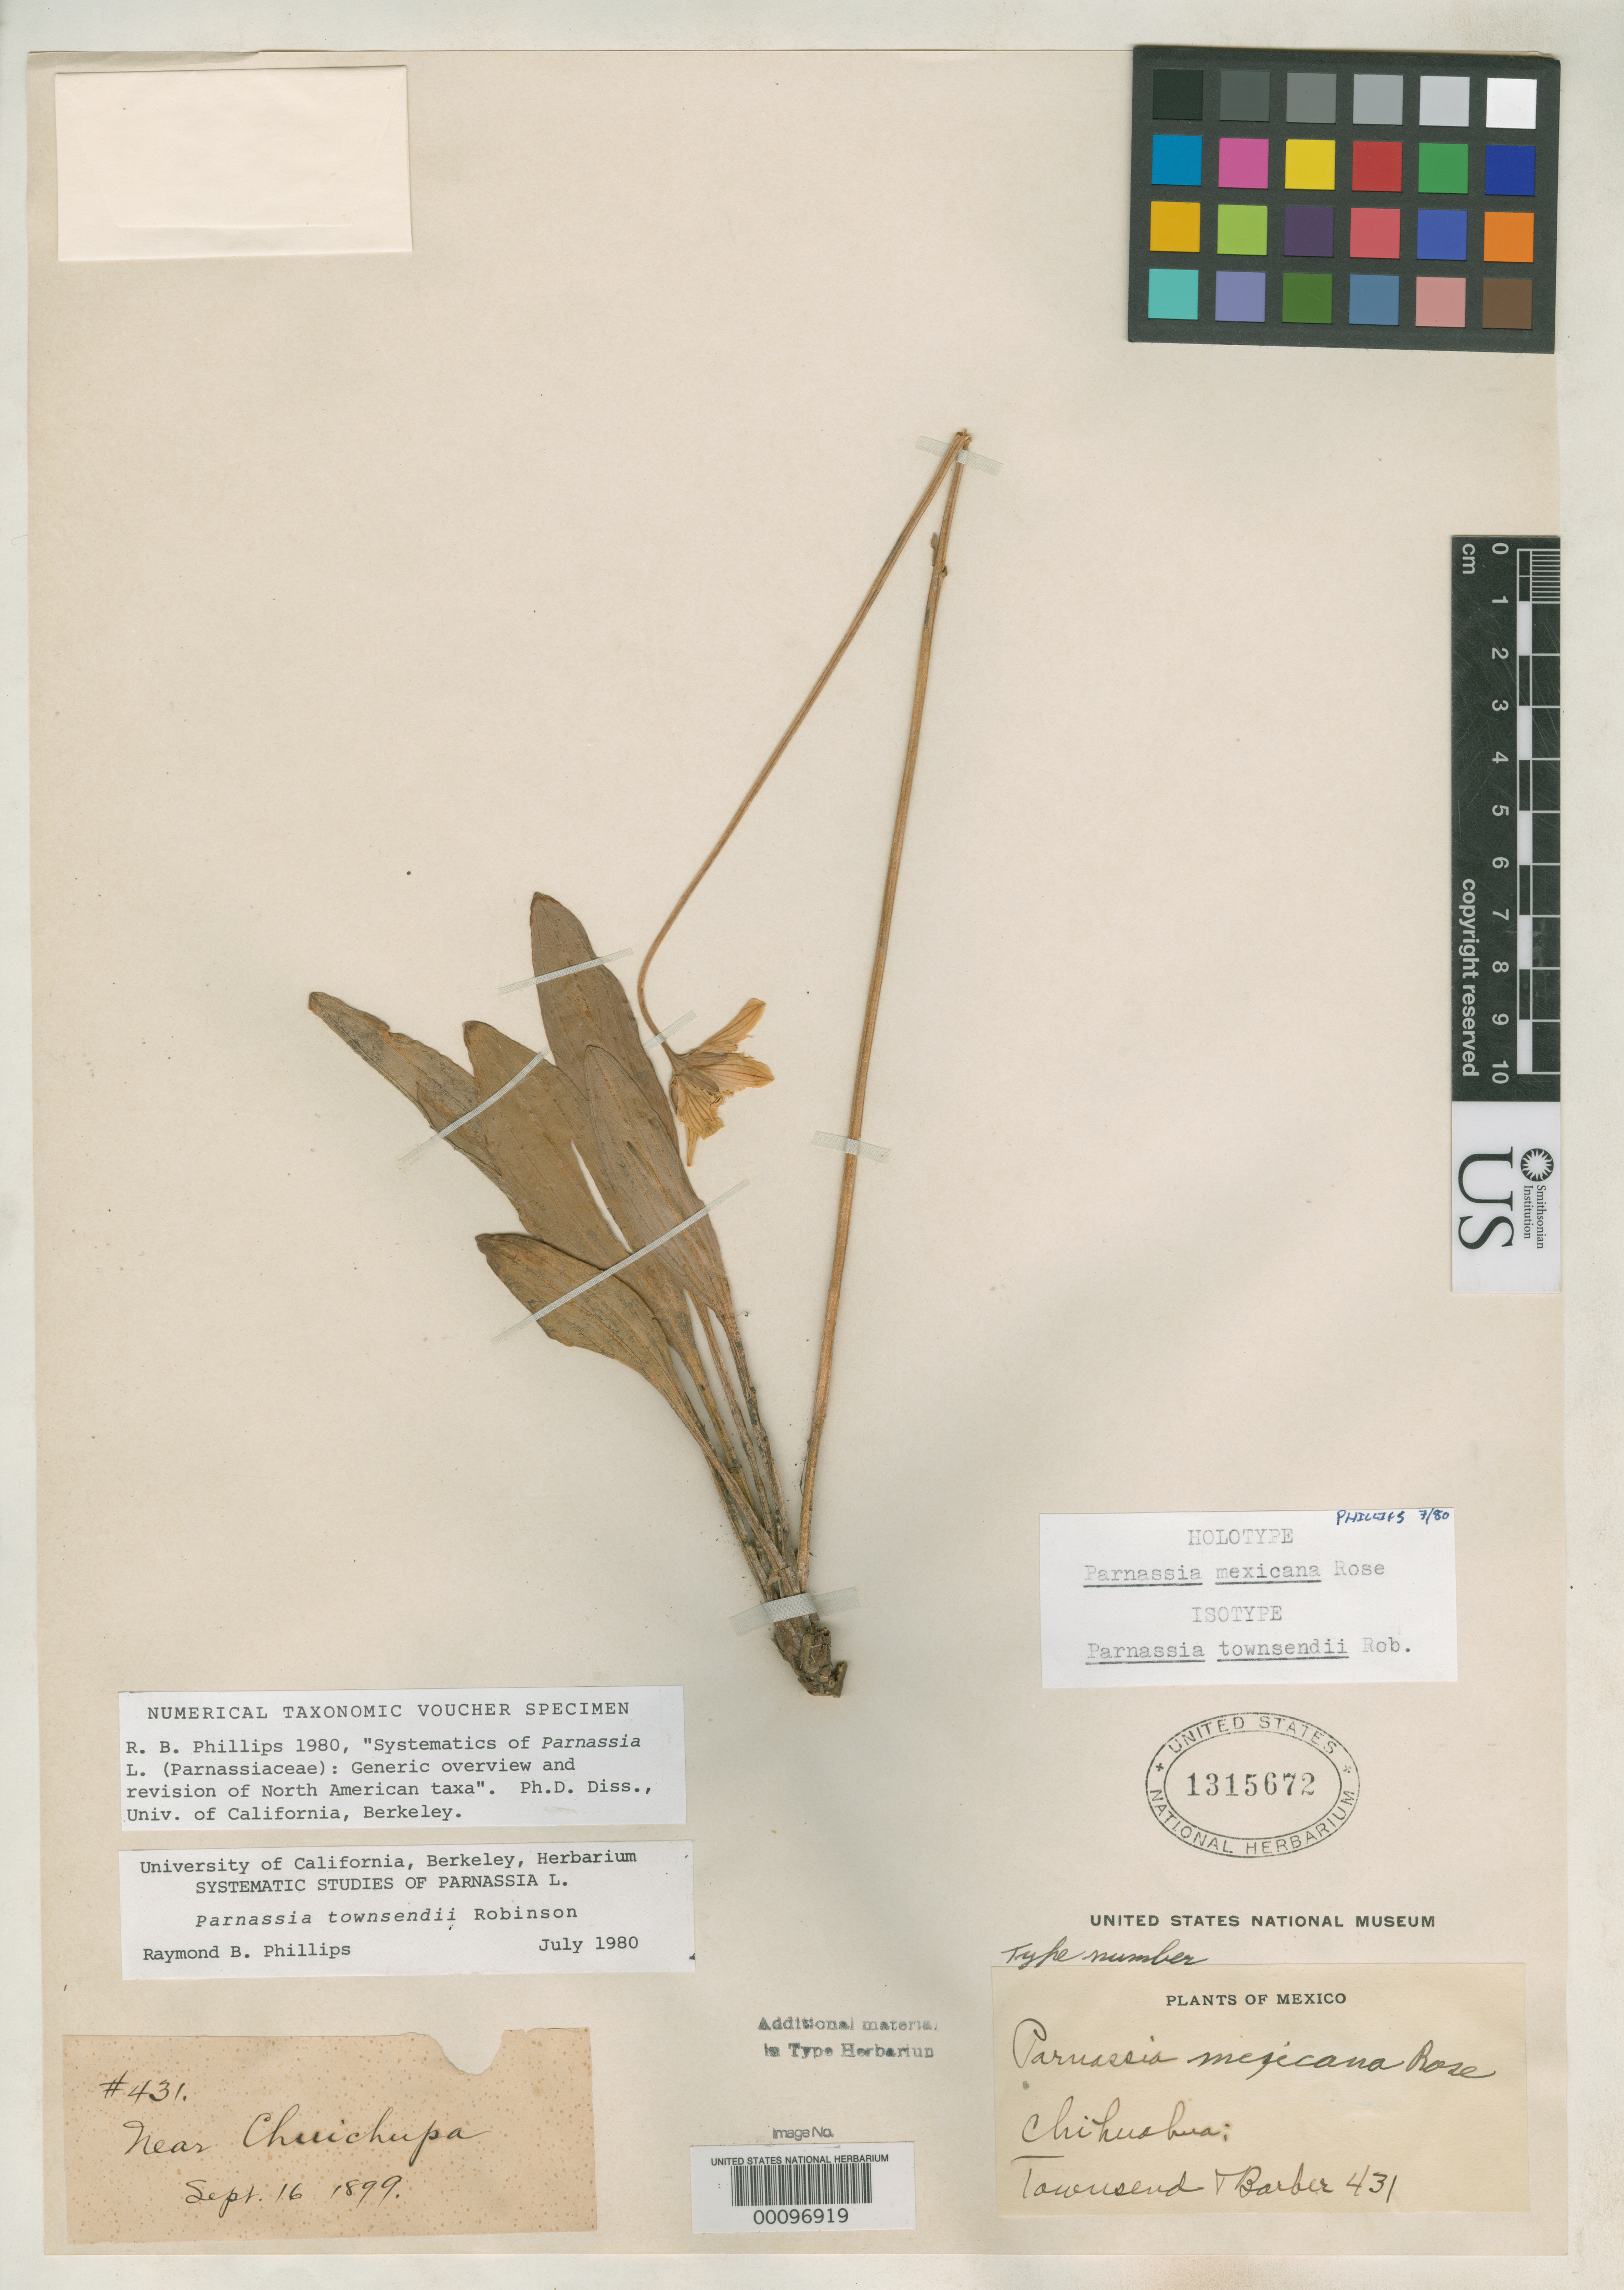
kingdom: Plantae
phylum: Tracheophyta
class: Magnoliopsida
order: Celastrales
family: Parnassiaceae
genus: Parnassia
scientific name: Parnassia townsendii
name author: B.L. Rob.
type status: Isotype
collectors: C. H. T. Townsend & C. Barber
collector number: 431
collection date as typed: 16 Sep 1899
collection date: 1899-09-16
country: Mexico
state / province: Chihuahua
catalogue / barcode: US 1315672